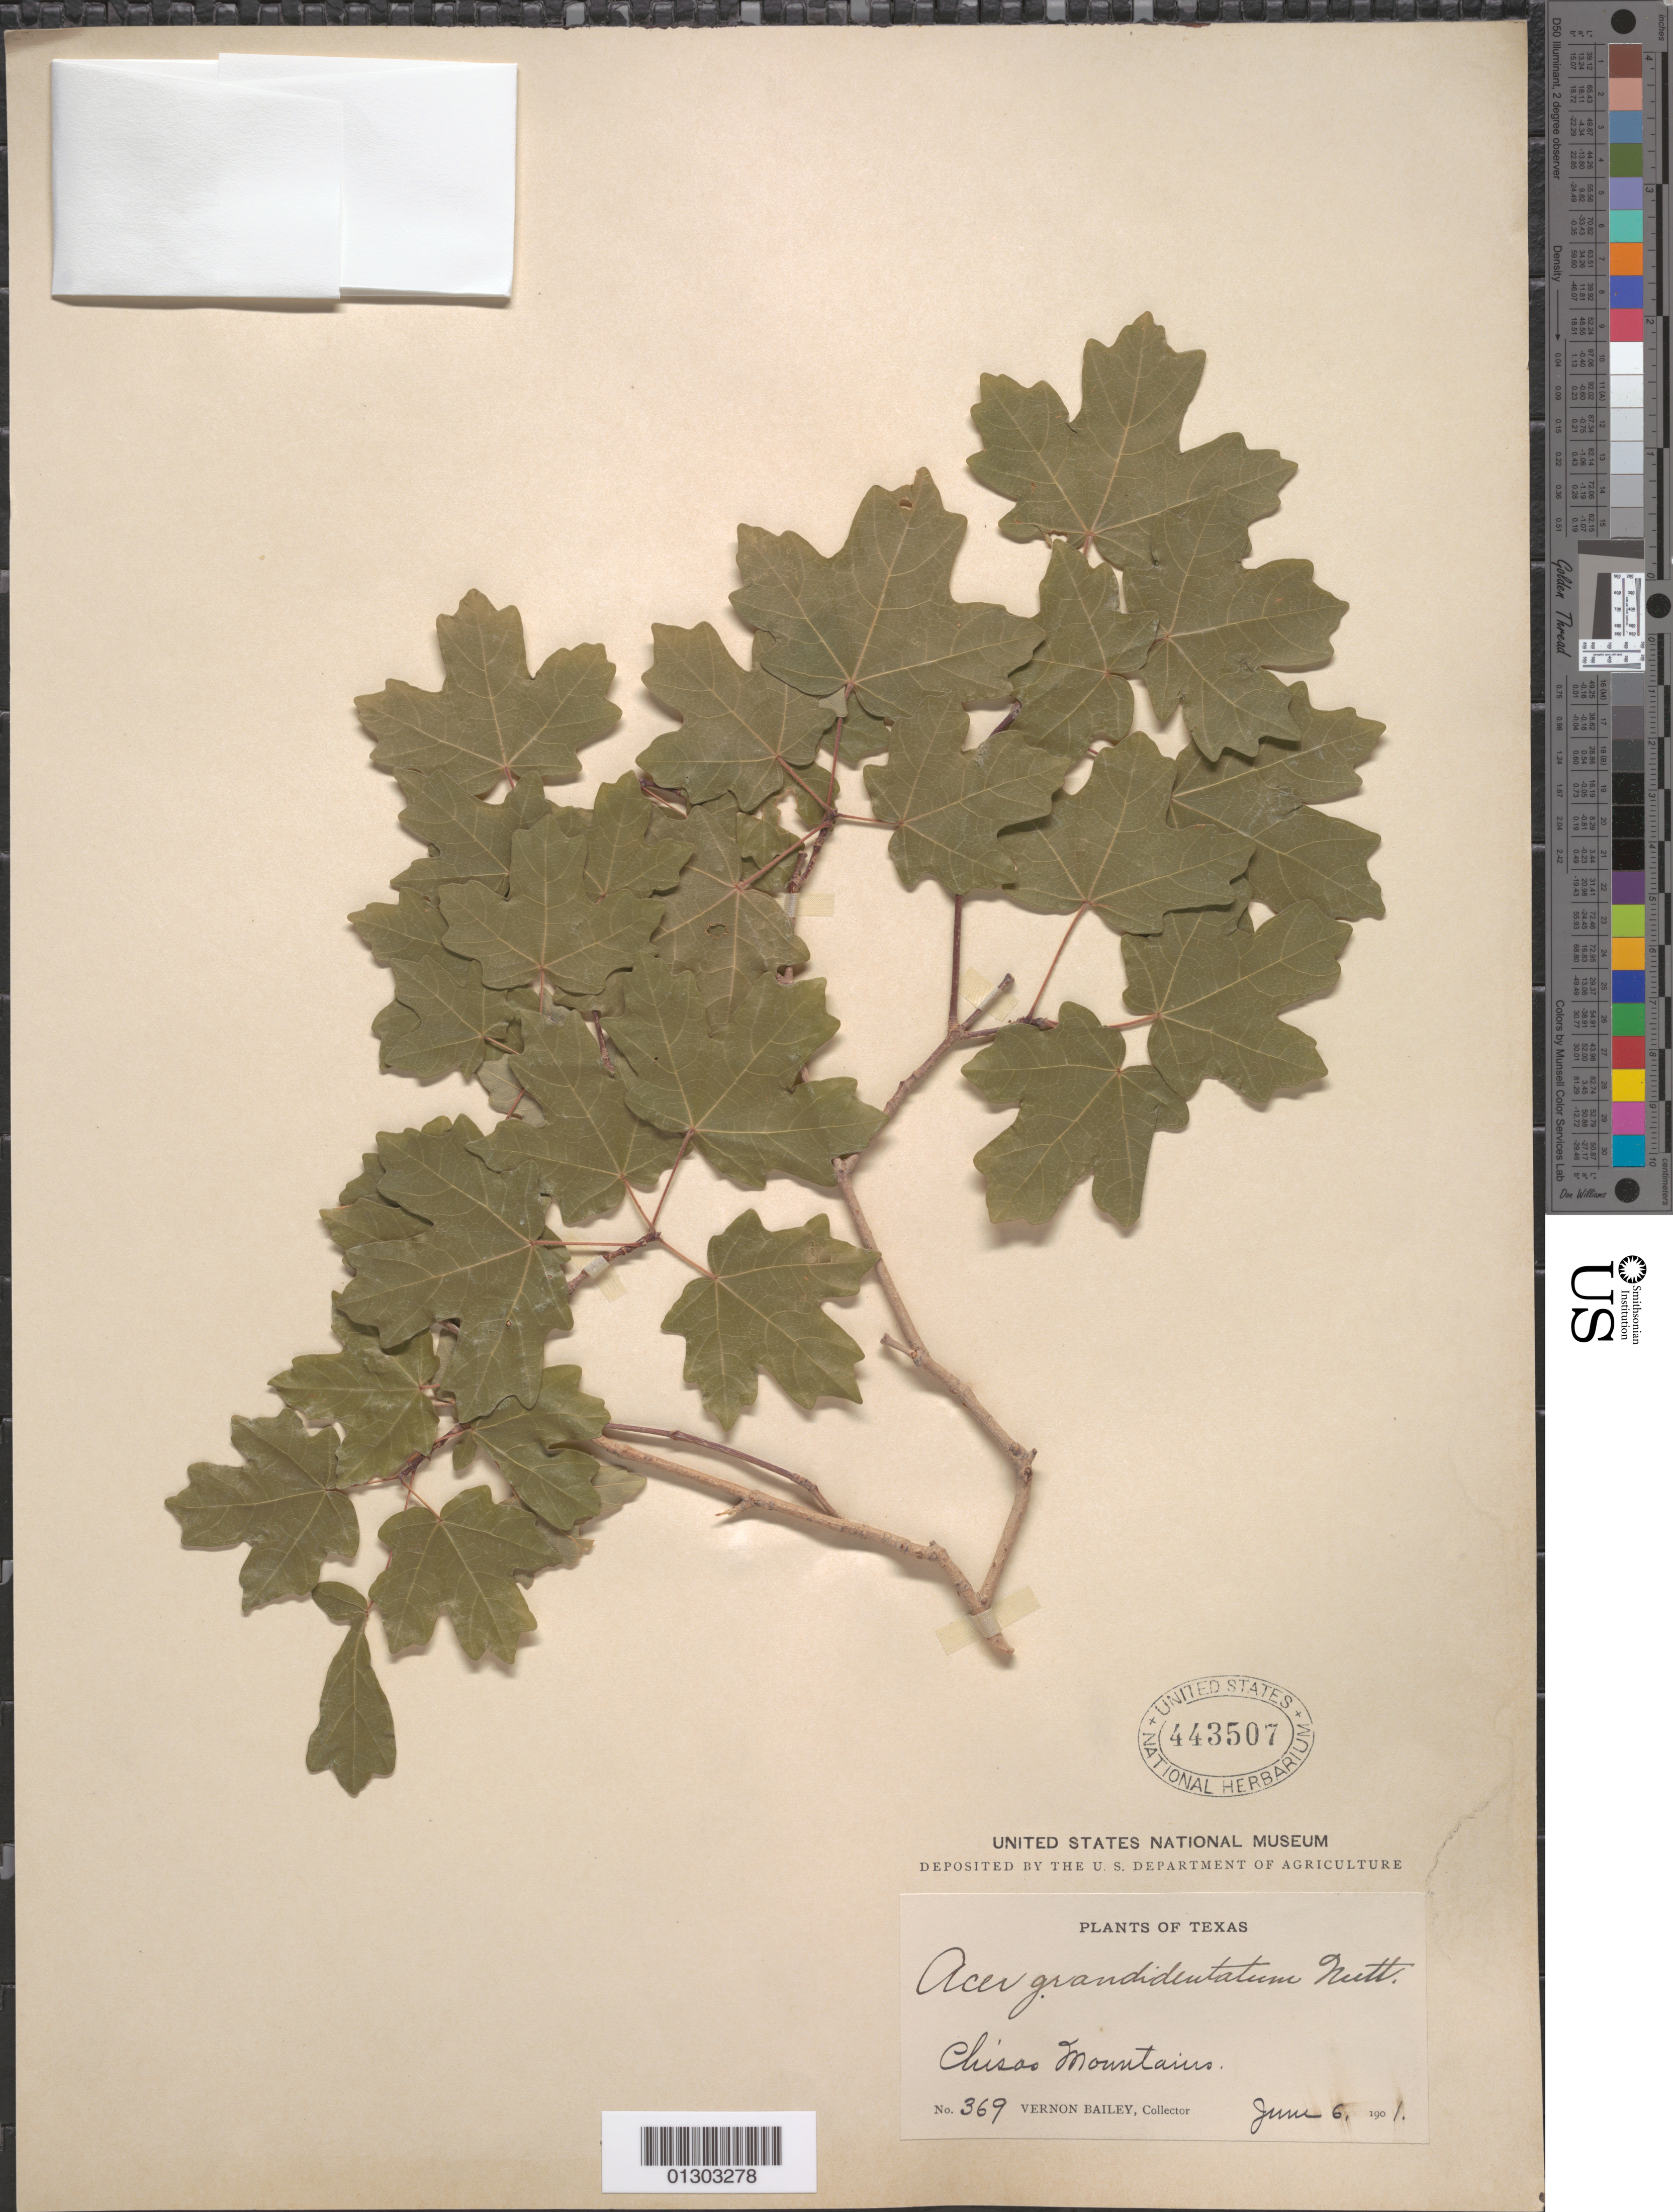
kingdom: Plantae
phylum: Tracheophyta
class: Magnoliopsida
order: Sapindales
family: Sapindaceae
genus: Acer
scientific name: Acer grandidentatum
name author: Nutt.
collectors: V. O. Bailey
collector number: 369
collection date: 1901-06-06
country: United States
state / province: Texas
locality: Chisos Mountains.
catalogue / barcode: US 443507